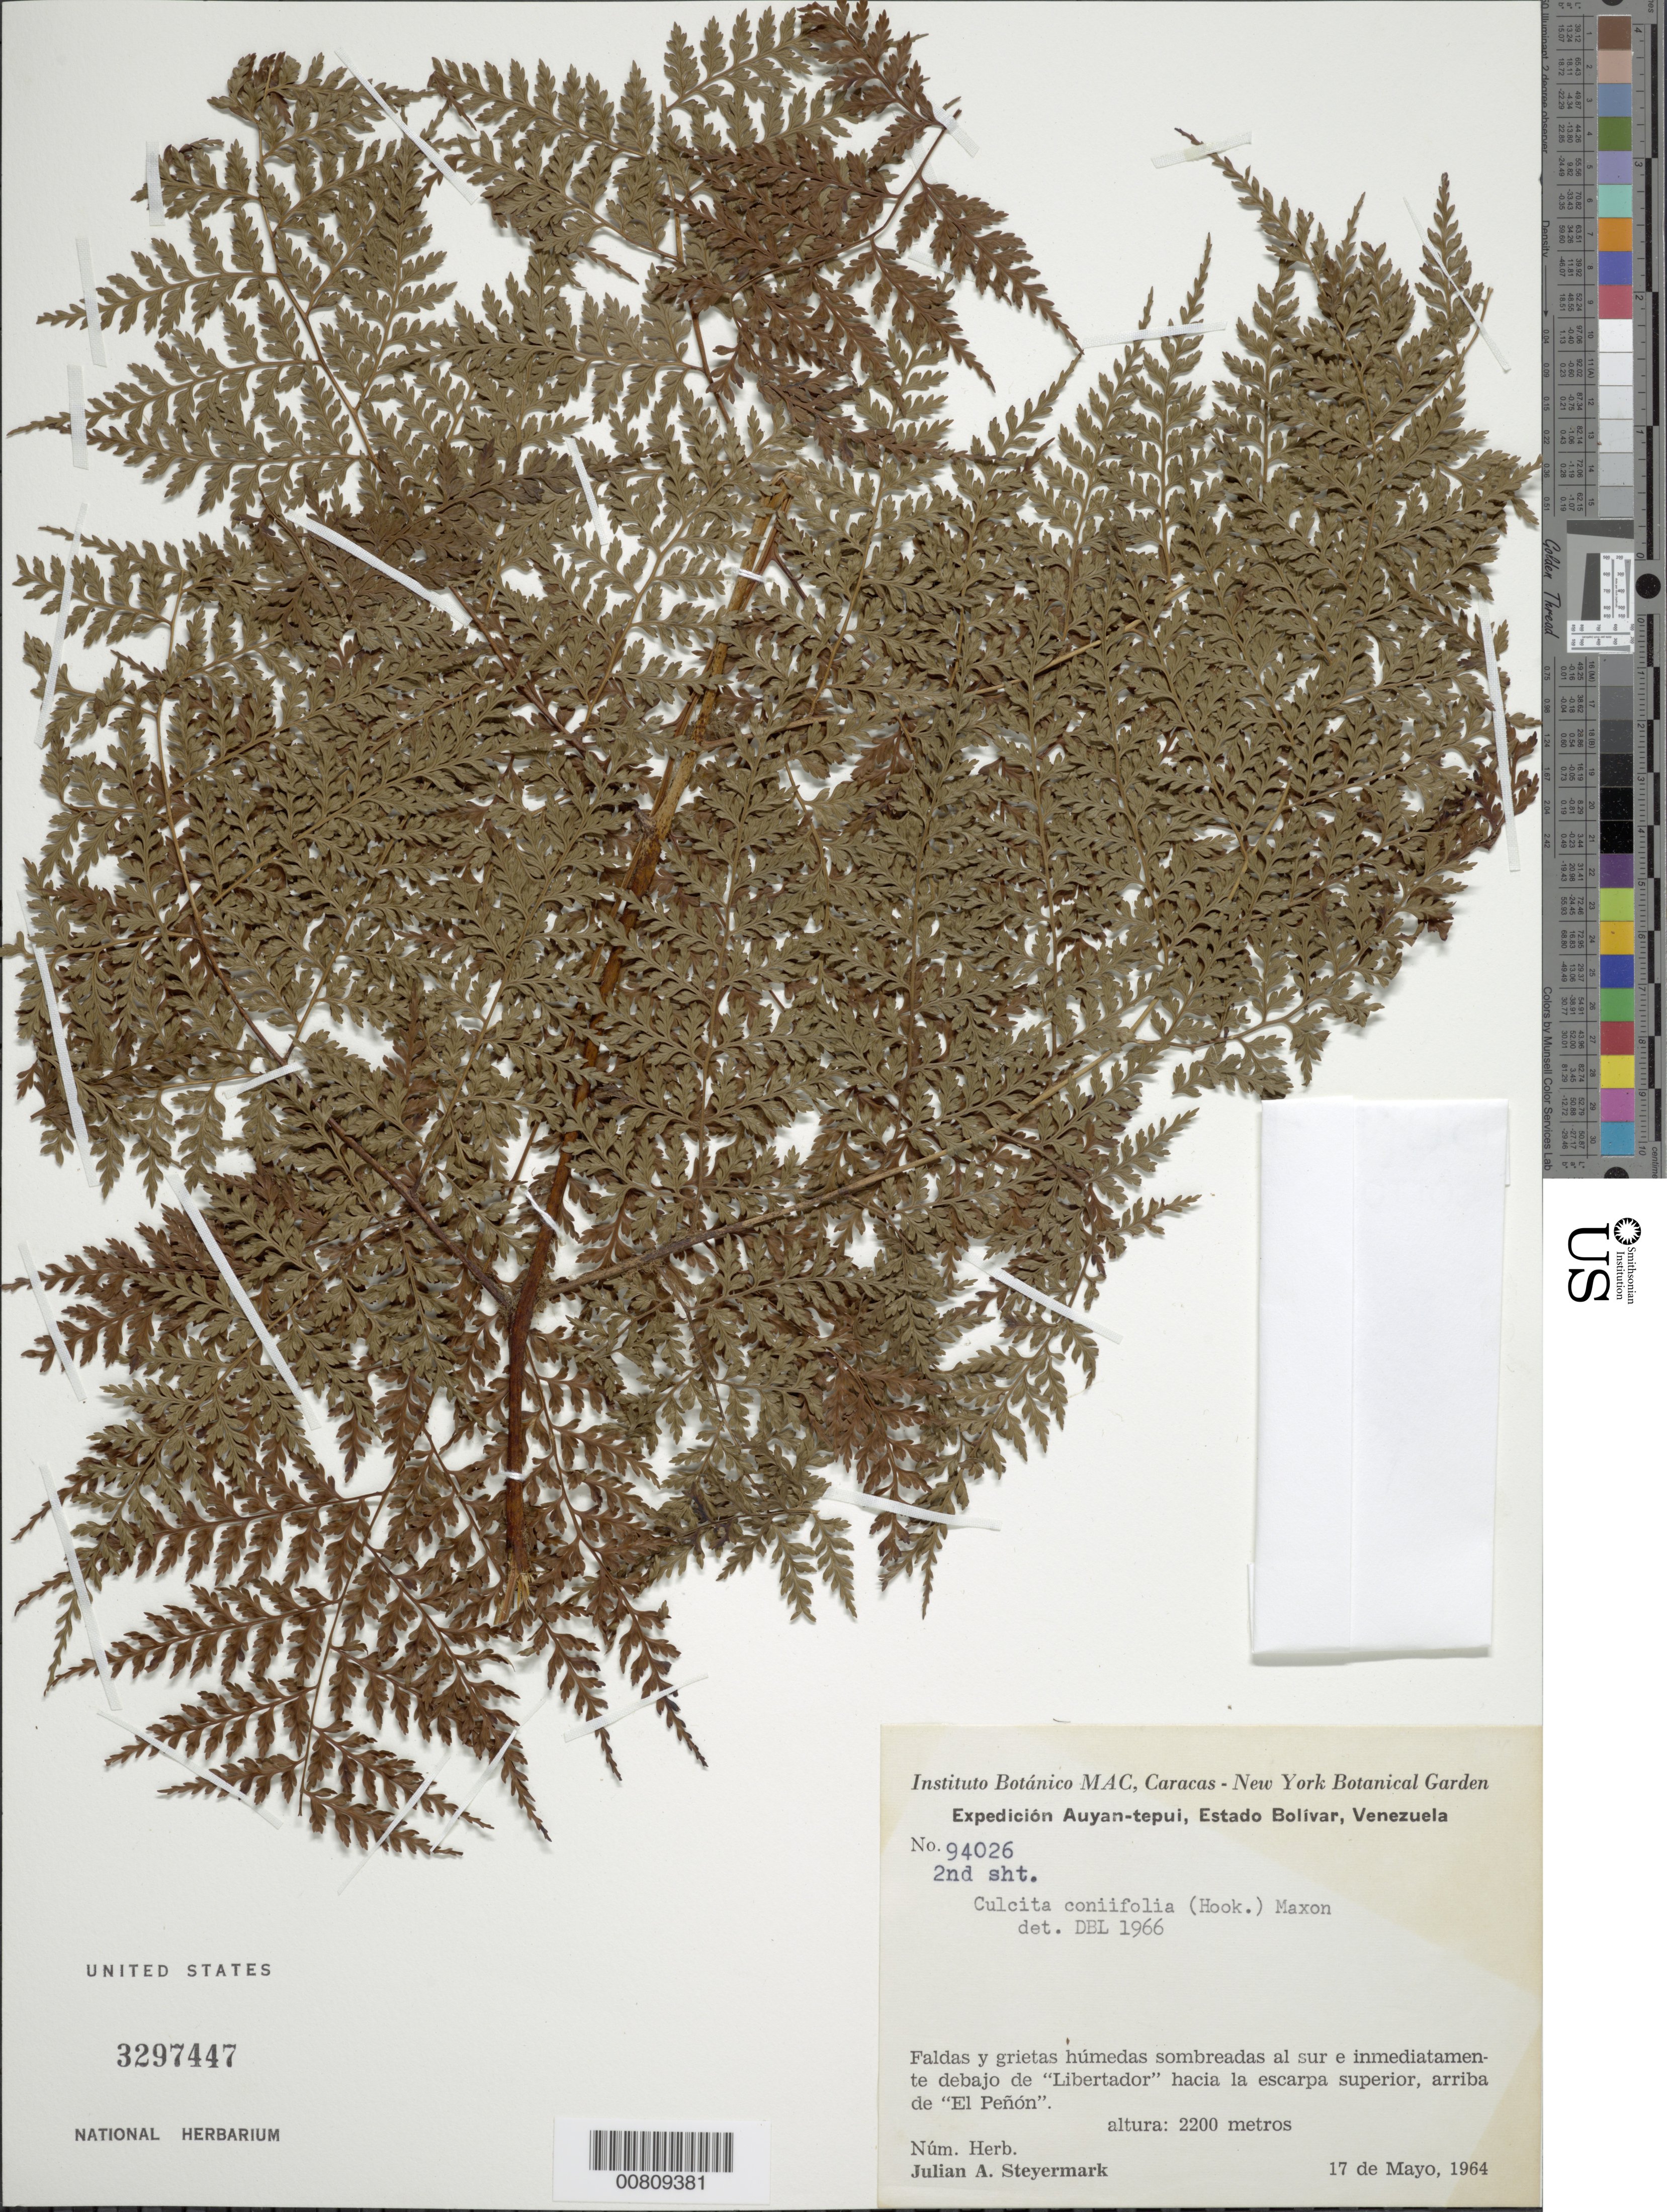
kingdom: Plantae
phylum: Tracheophyta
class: Polypodiopsida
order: Cyatheales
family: Culcitaceae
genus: Culcita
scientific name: Culcita coniifolia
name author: (Hook.) Maxon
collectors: J. Steyermark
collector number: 94026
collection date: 1964-05-17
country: Venezuela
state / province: Bolivar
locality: Auyan-tepui, Faldas y grietas húmedas sombreadas al sur e inmediatamente debajo de 'Libertador' hacia la escarpa superior, arriba de 'El Peñón'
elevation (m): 2200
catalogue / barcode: US 3297447